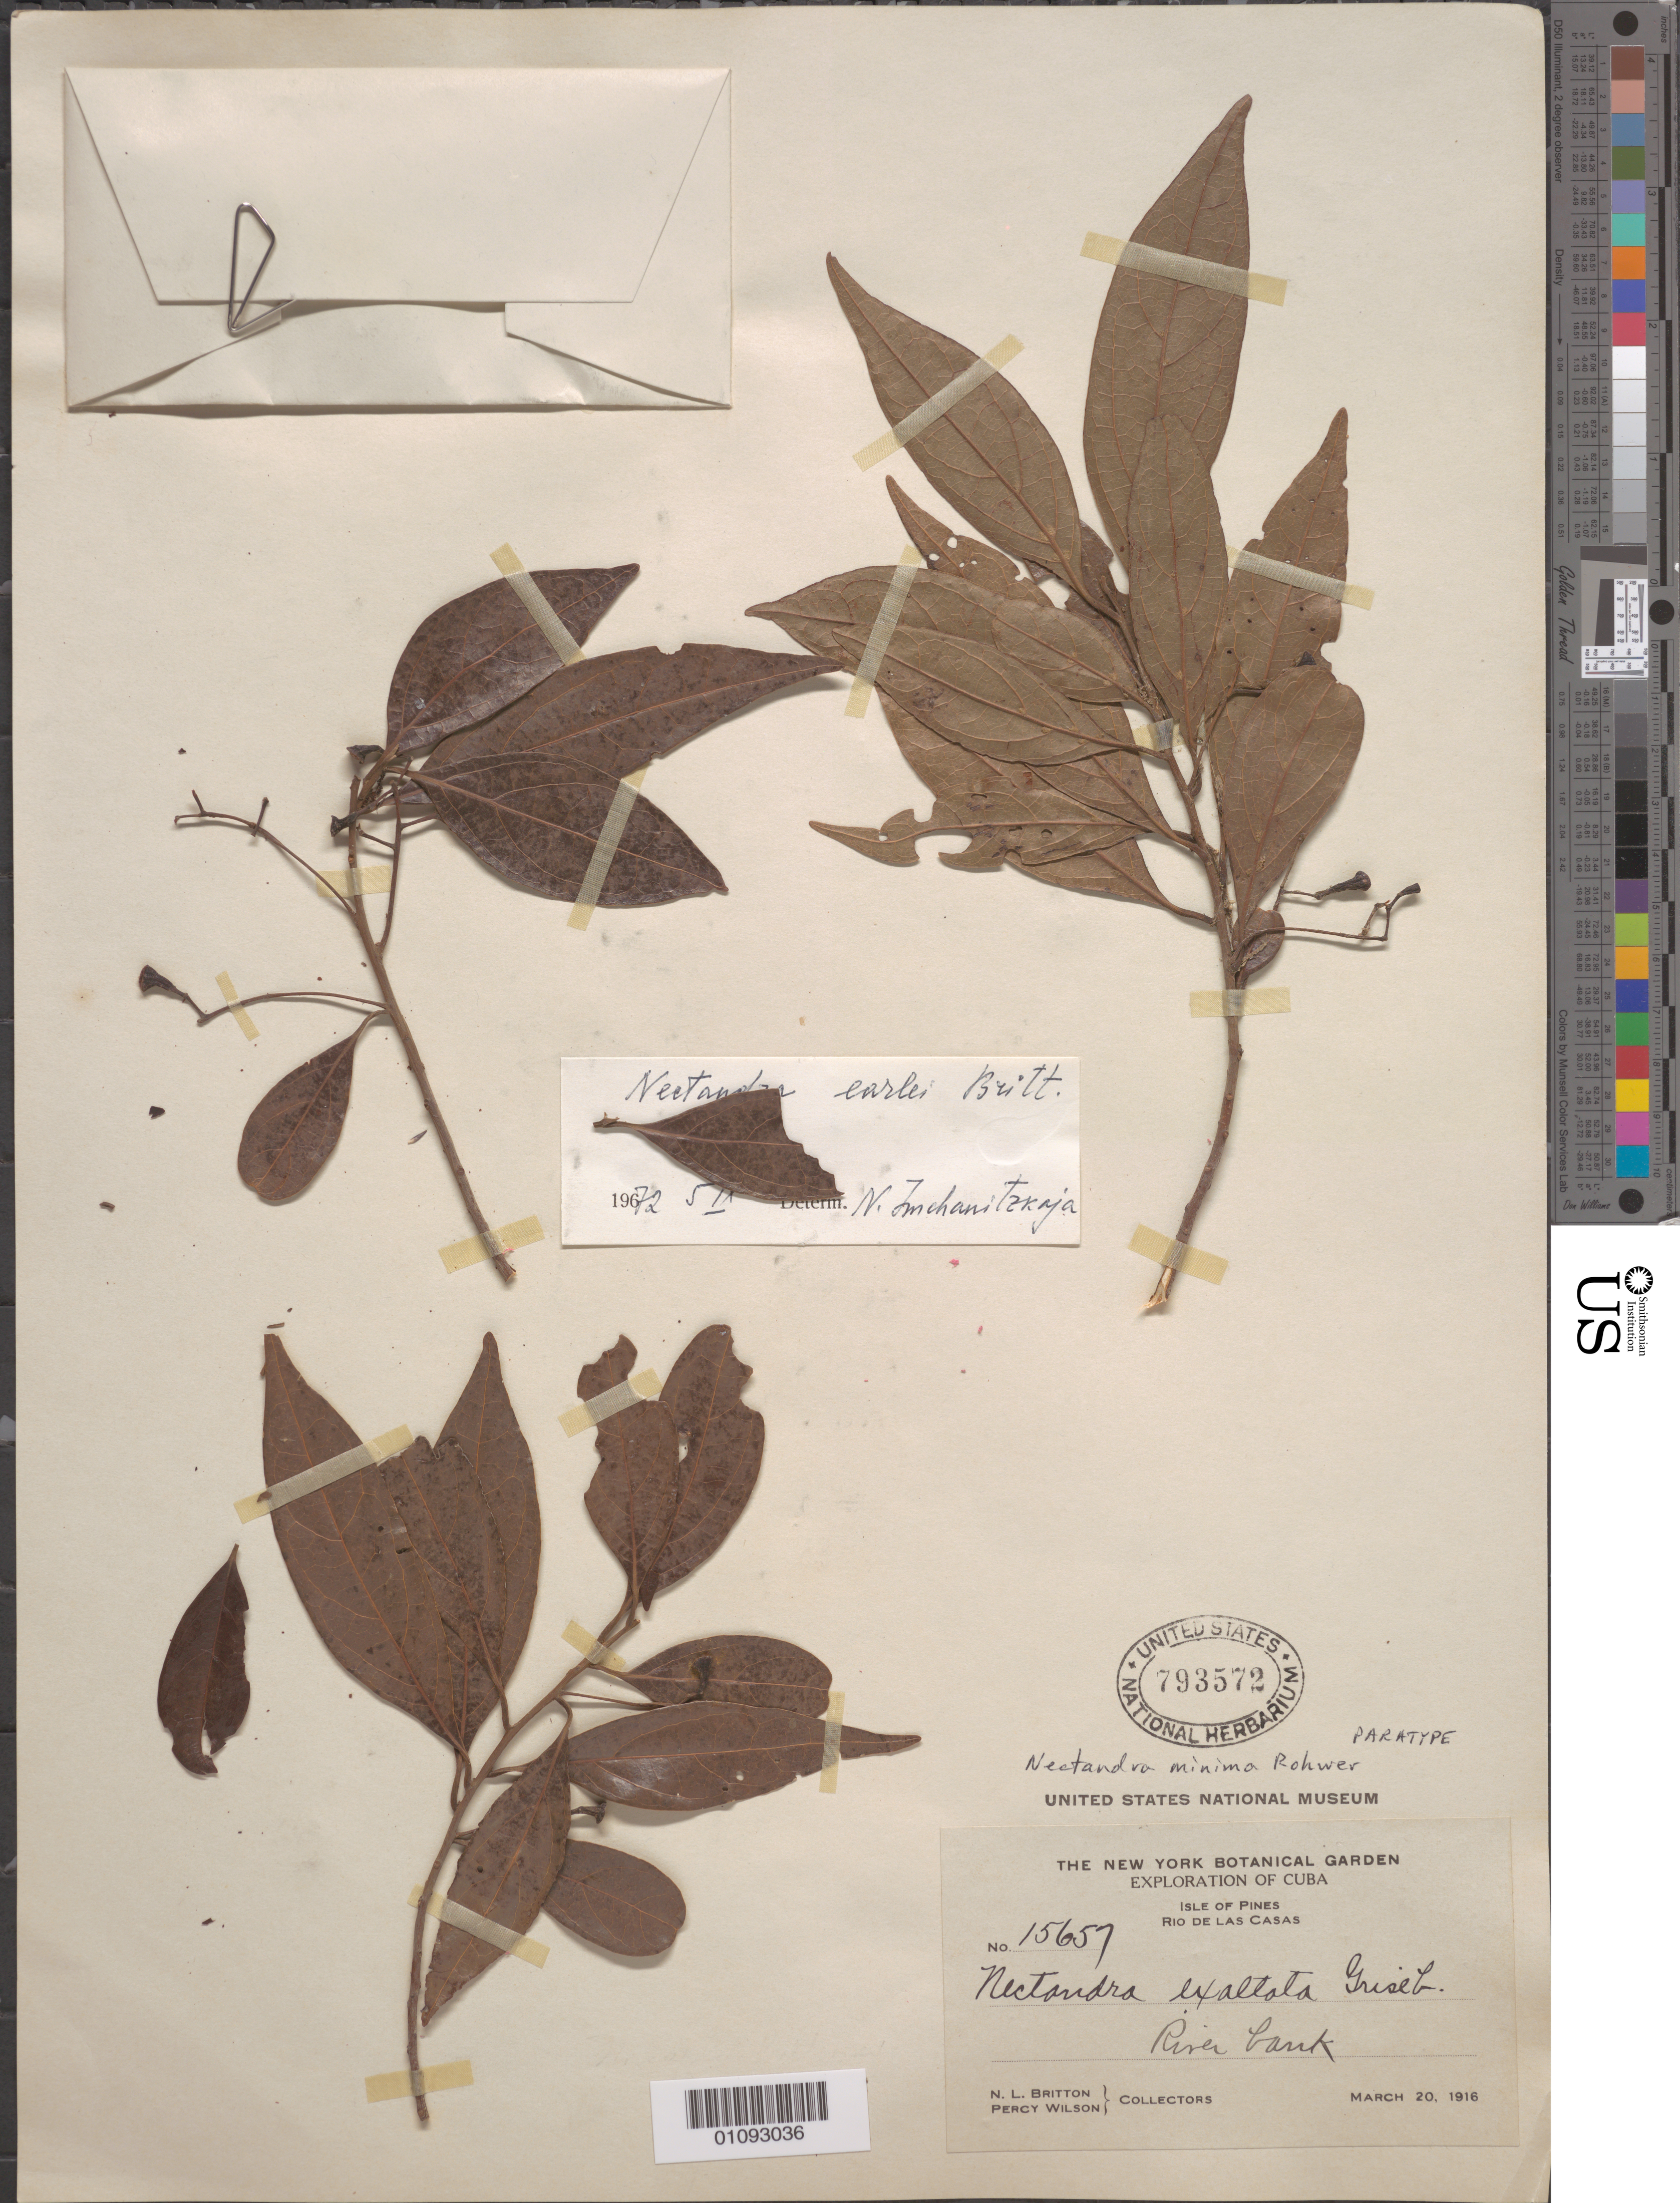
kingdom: Plantae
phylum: Tracheophyta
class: Magnoliopsida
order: Laurales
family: Lauraceae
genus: Nectandra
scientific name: Nectandra minima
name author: Rohwer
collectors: N. Britton & P. Wilson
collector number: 15657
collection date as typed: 20 Mar 1916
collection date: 1916-03-20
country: Cuba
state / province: Isla de La Juventud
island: Isla de la Juventud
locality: Isle of Pines, Rio de las Casas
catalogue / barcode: US 793572